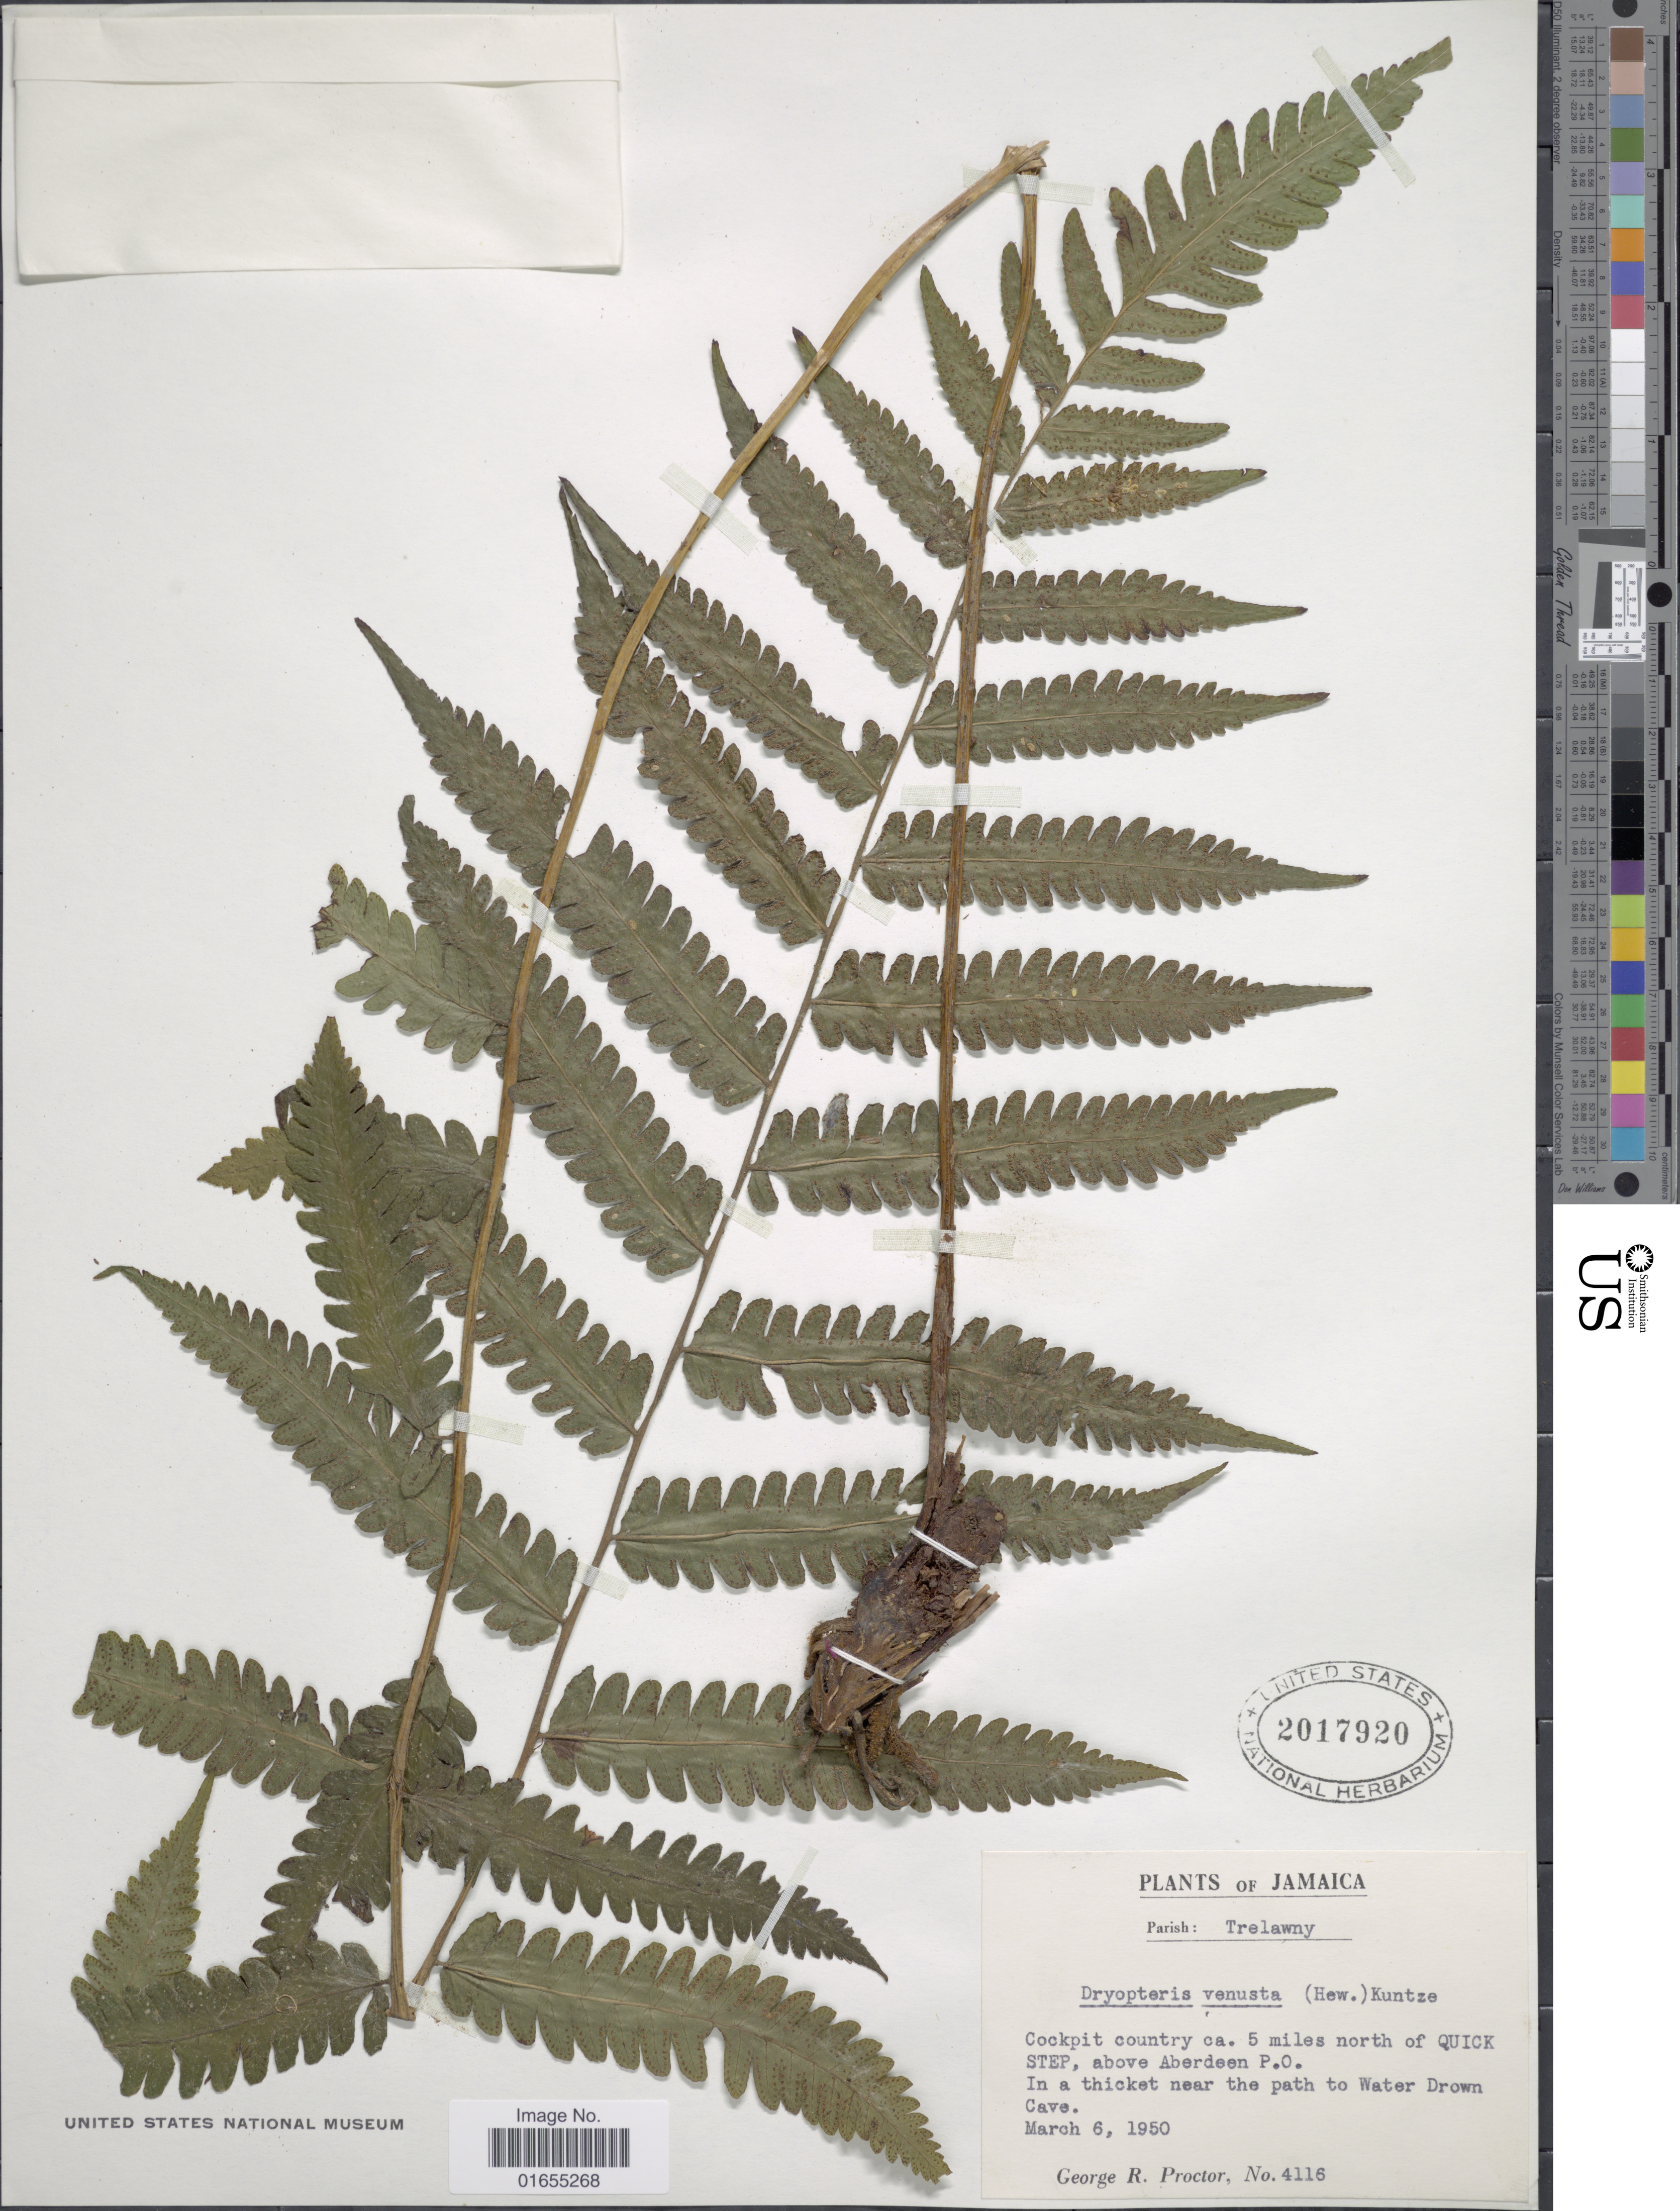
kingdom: Plantae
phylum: Tracheophyta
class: Polypodiopsida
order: Polypodiales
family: Thelypteridaceae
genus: Goniopteris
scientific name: Goniopteris venusta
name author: (Heward) Pic. Serm.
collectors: G. Proctor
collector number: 4116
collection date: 1950-03-06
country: Jamaica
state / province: Trelawny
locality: Cockpit Country ca. 5 miles north of Quick Step, above Aberdeen P. O. In a thicket near the path to Water Drown Cave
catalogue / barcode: US 2017920